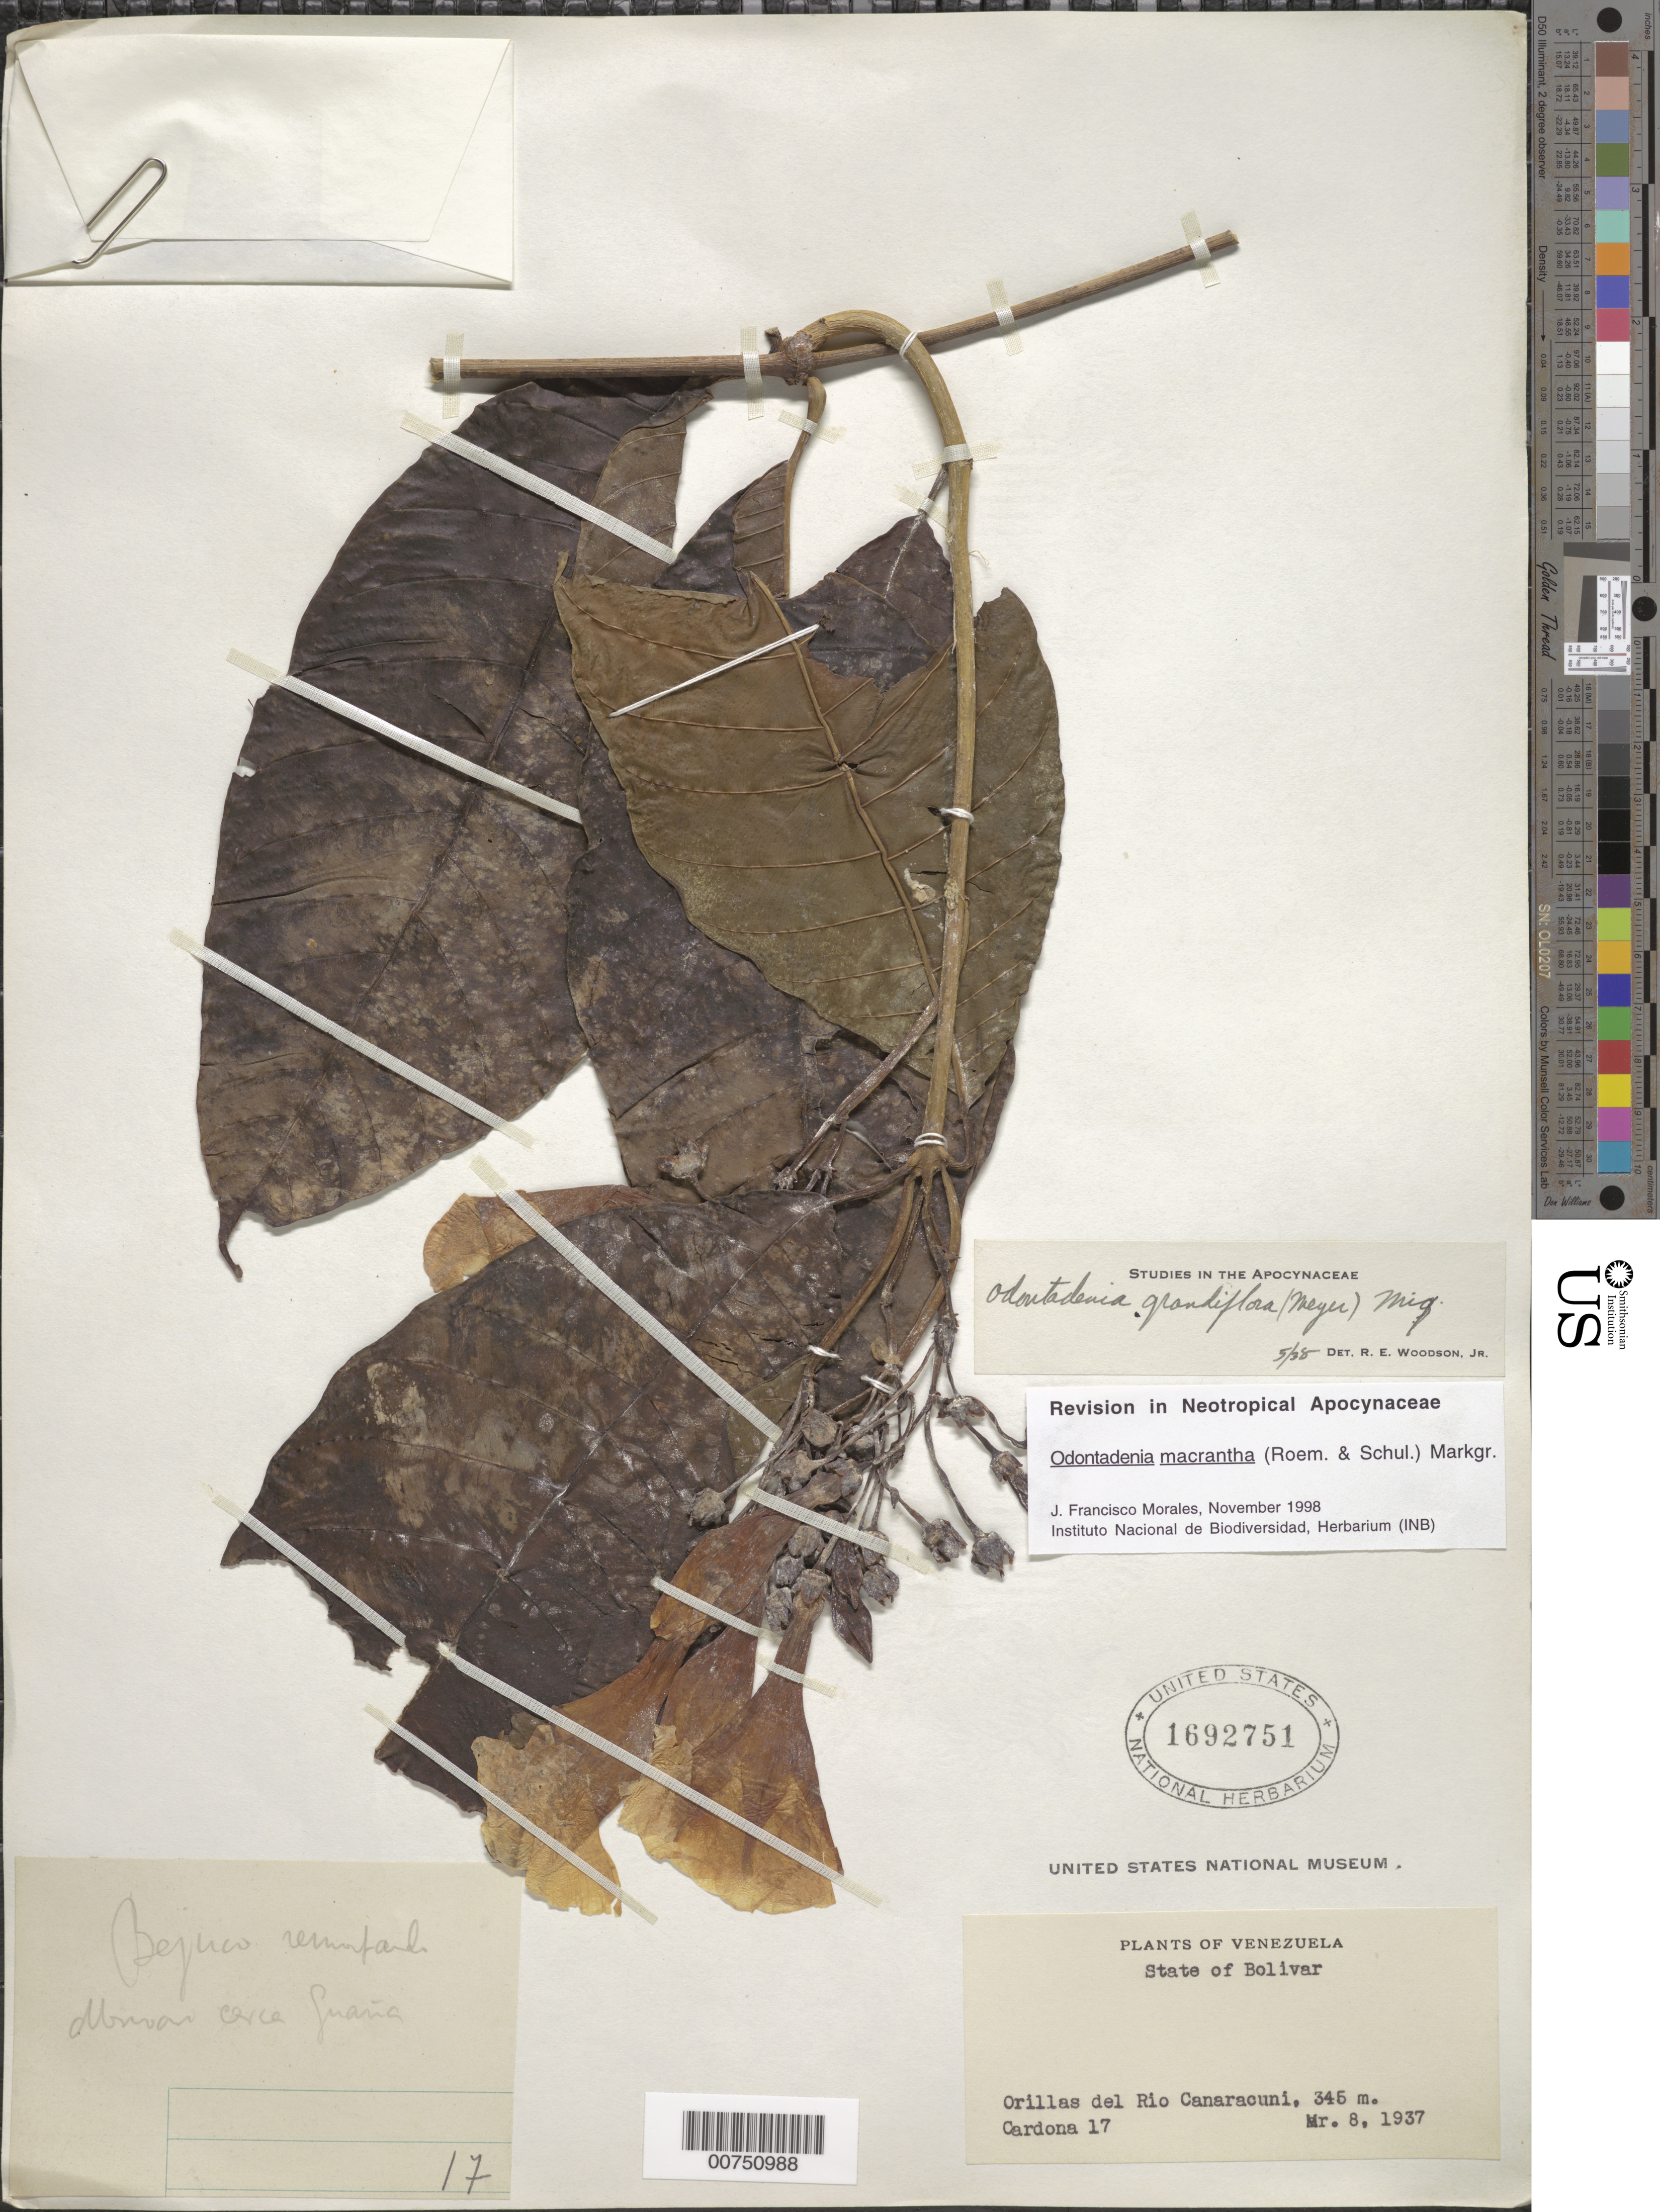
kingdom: Plantae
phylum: Tracheophyta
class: Magnoliopsida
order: Gentianales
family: Apocynaceae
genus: Odontadenia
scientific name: Odontadenia macrantha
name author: (Roem. & Schult.) Markgr.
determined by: Morales, J. F.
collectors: F. Cardona Puig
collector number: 17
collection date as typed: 8-Mar-37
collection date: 1937-03-08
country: Venezuela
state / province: Bolívar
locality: Río Canaracuni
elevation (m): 345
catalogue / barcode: US 1692751